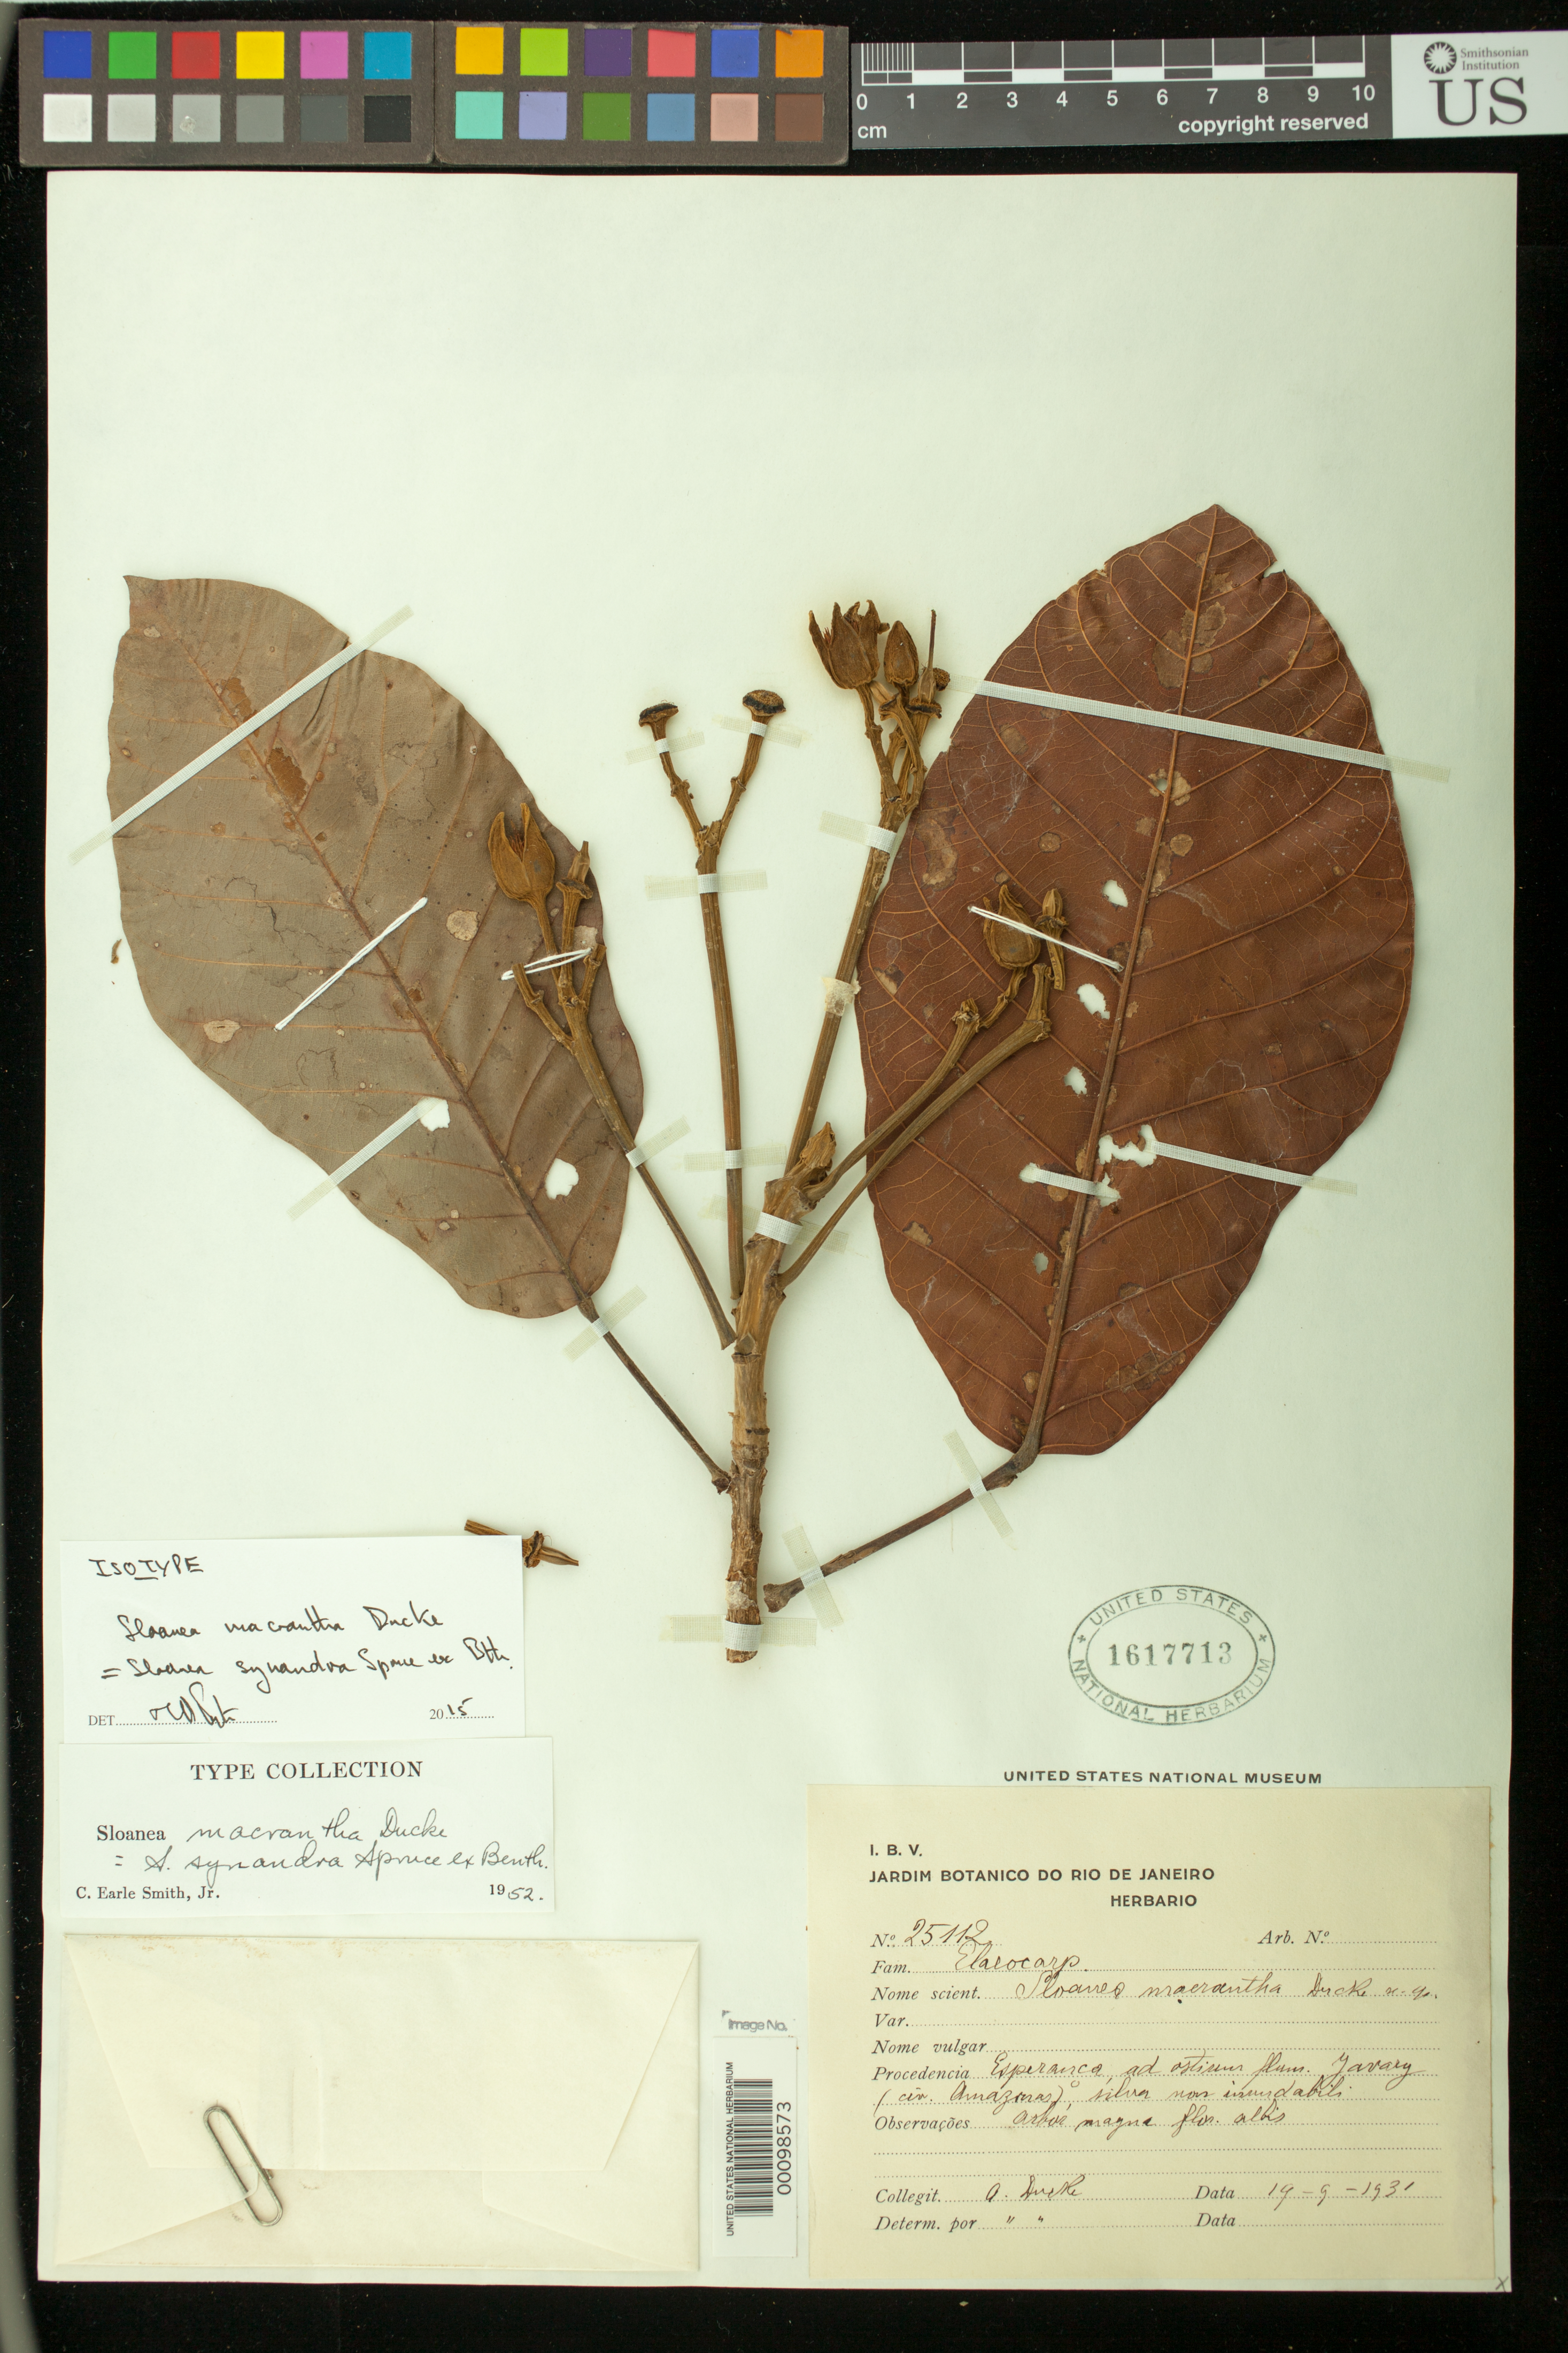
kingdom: Plantae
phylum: Tracheophyta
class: Magnoliopsida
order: Oxalidales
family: Elaeocarpaceae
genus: Sloanea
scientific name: Sloanea macrantha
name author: Ducke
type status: Isotype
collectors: A. Ducke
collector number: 25112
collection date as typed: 19 Sep 1931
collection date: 1931-09-19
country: Brazil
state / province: Amazonas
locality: Esperanca.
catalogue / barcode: US 1617713